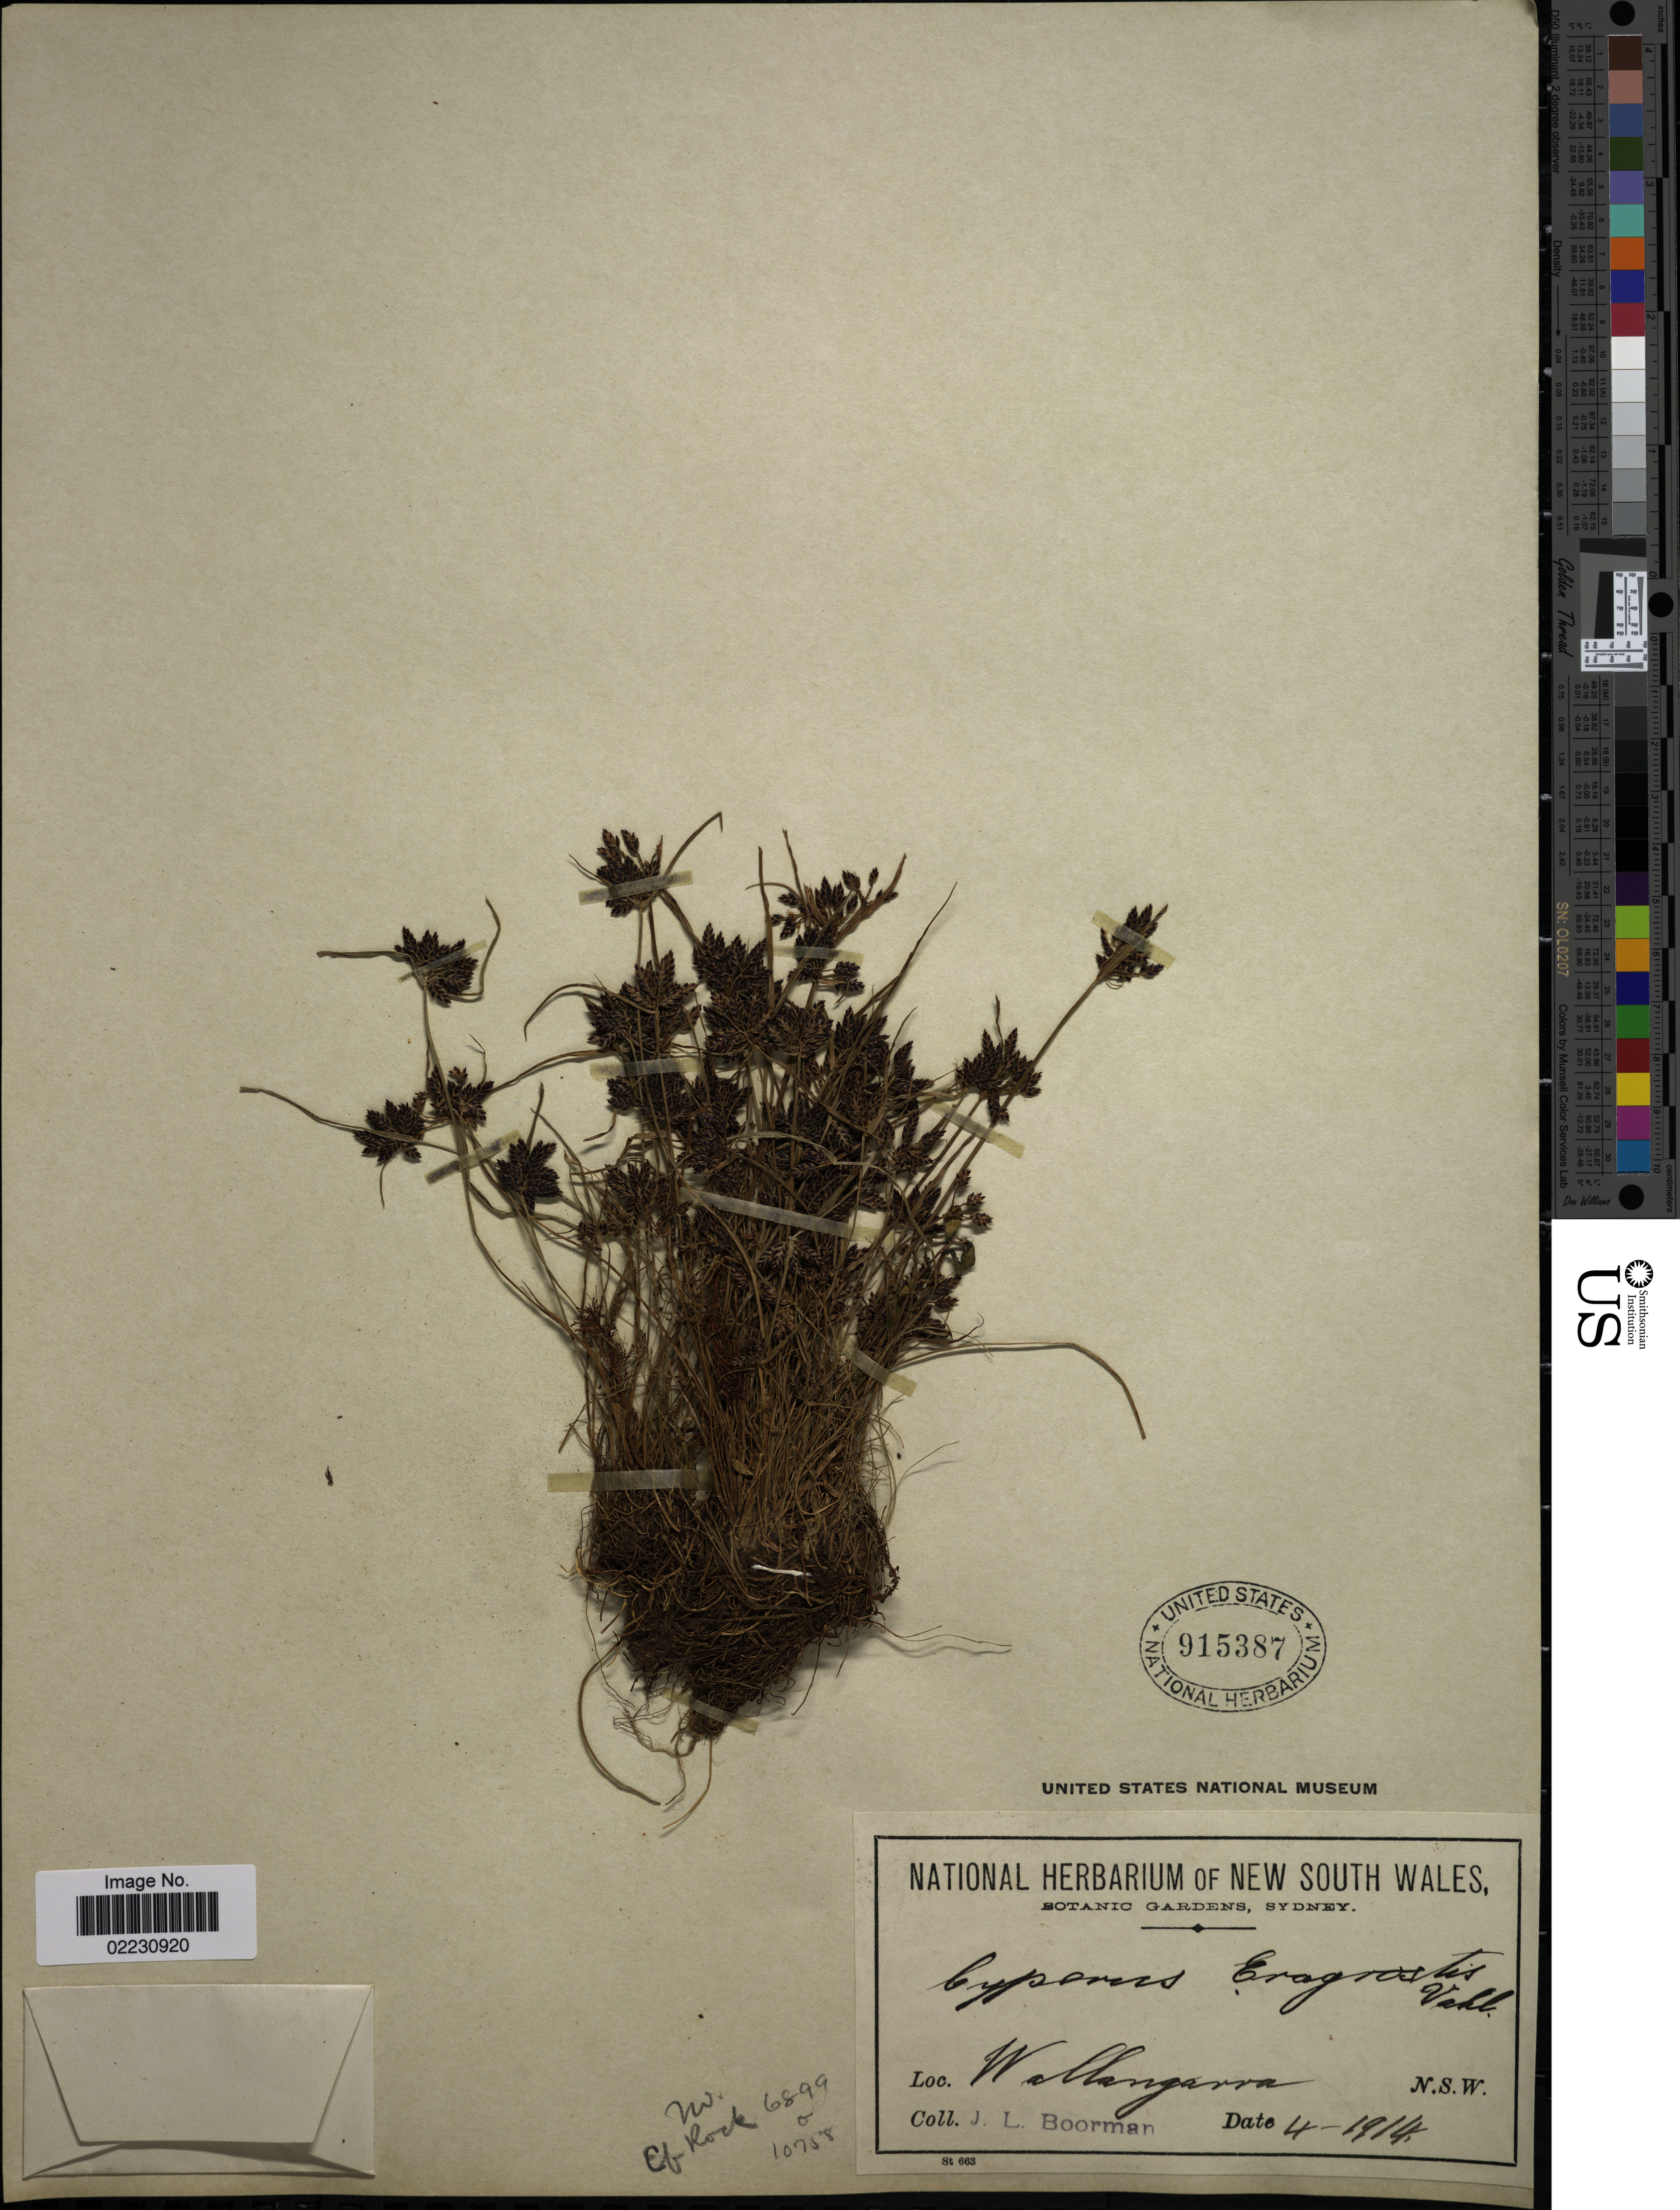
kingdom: Plantae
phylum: Tracheophyta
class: Liliopsida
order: Poales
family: Cyperaceae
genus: Cyperus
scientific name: Cyperus sanguinolentus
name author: Vahl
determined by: Strong, Mark T., (BOT), Smithsonian Institution - National Museum of Natural History (UNITED STATES)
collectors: J. Boorman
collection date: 1914-04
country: Australia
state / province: New South Wales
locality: Wallangarra, N.S.W.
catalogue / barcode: US 915387